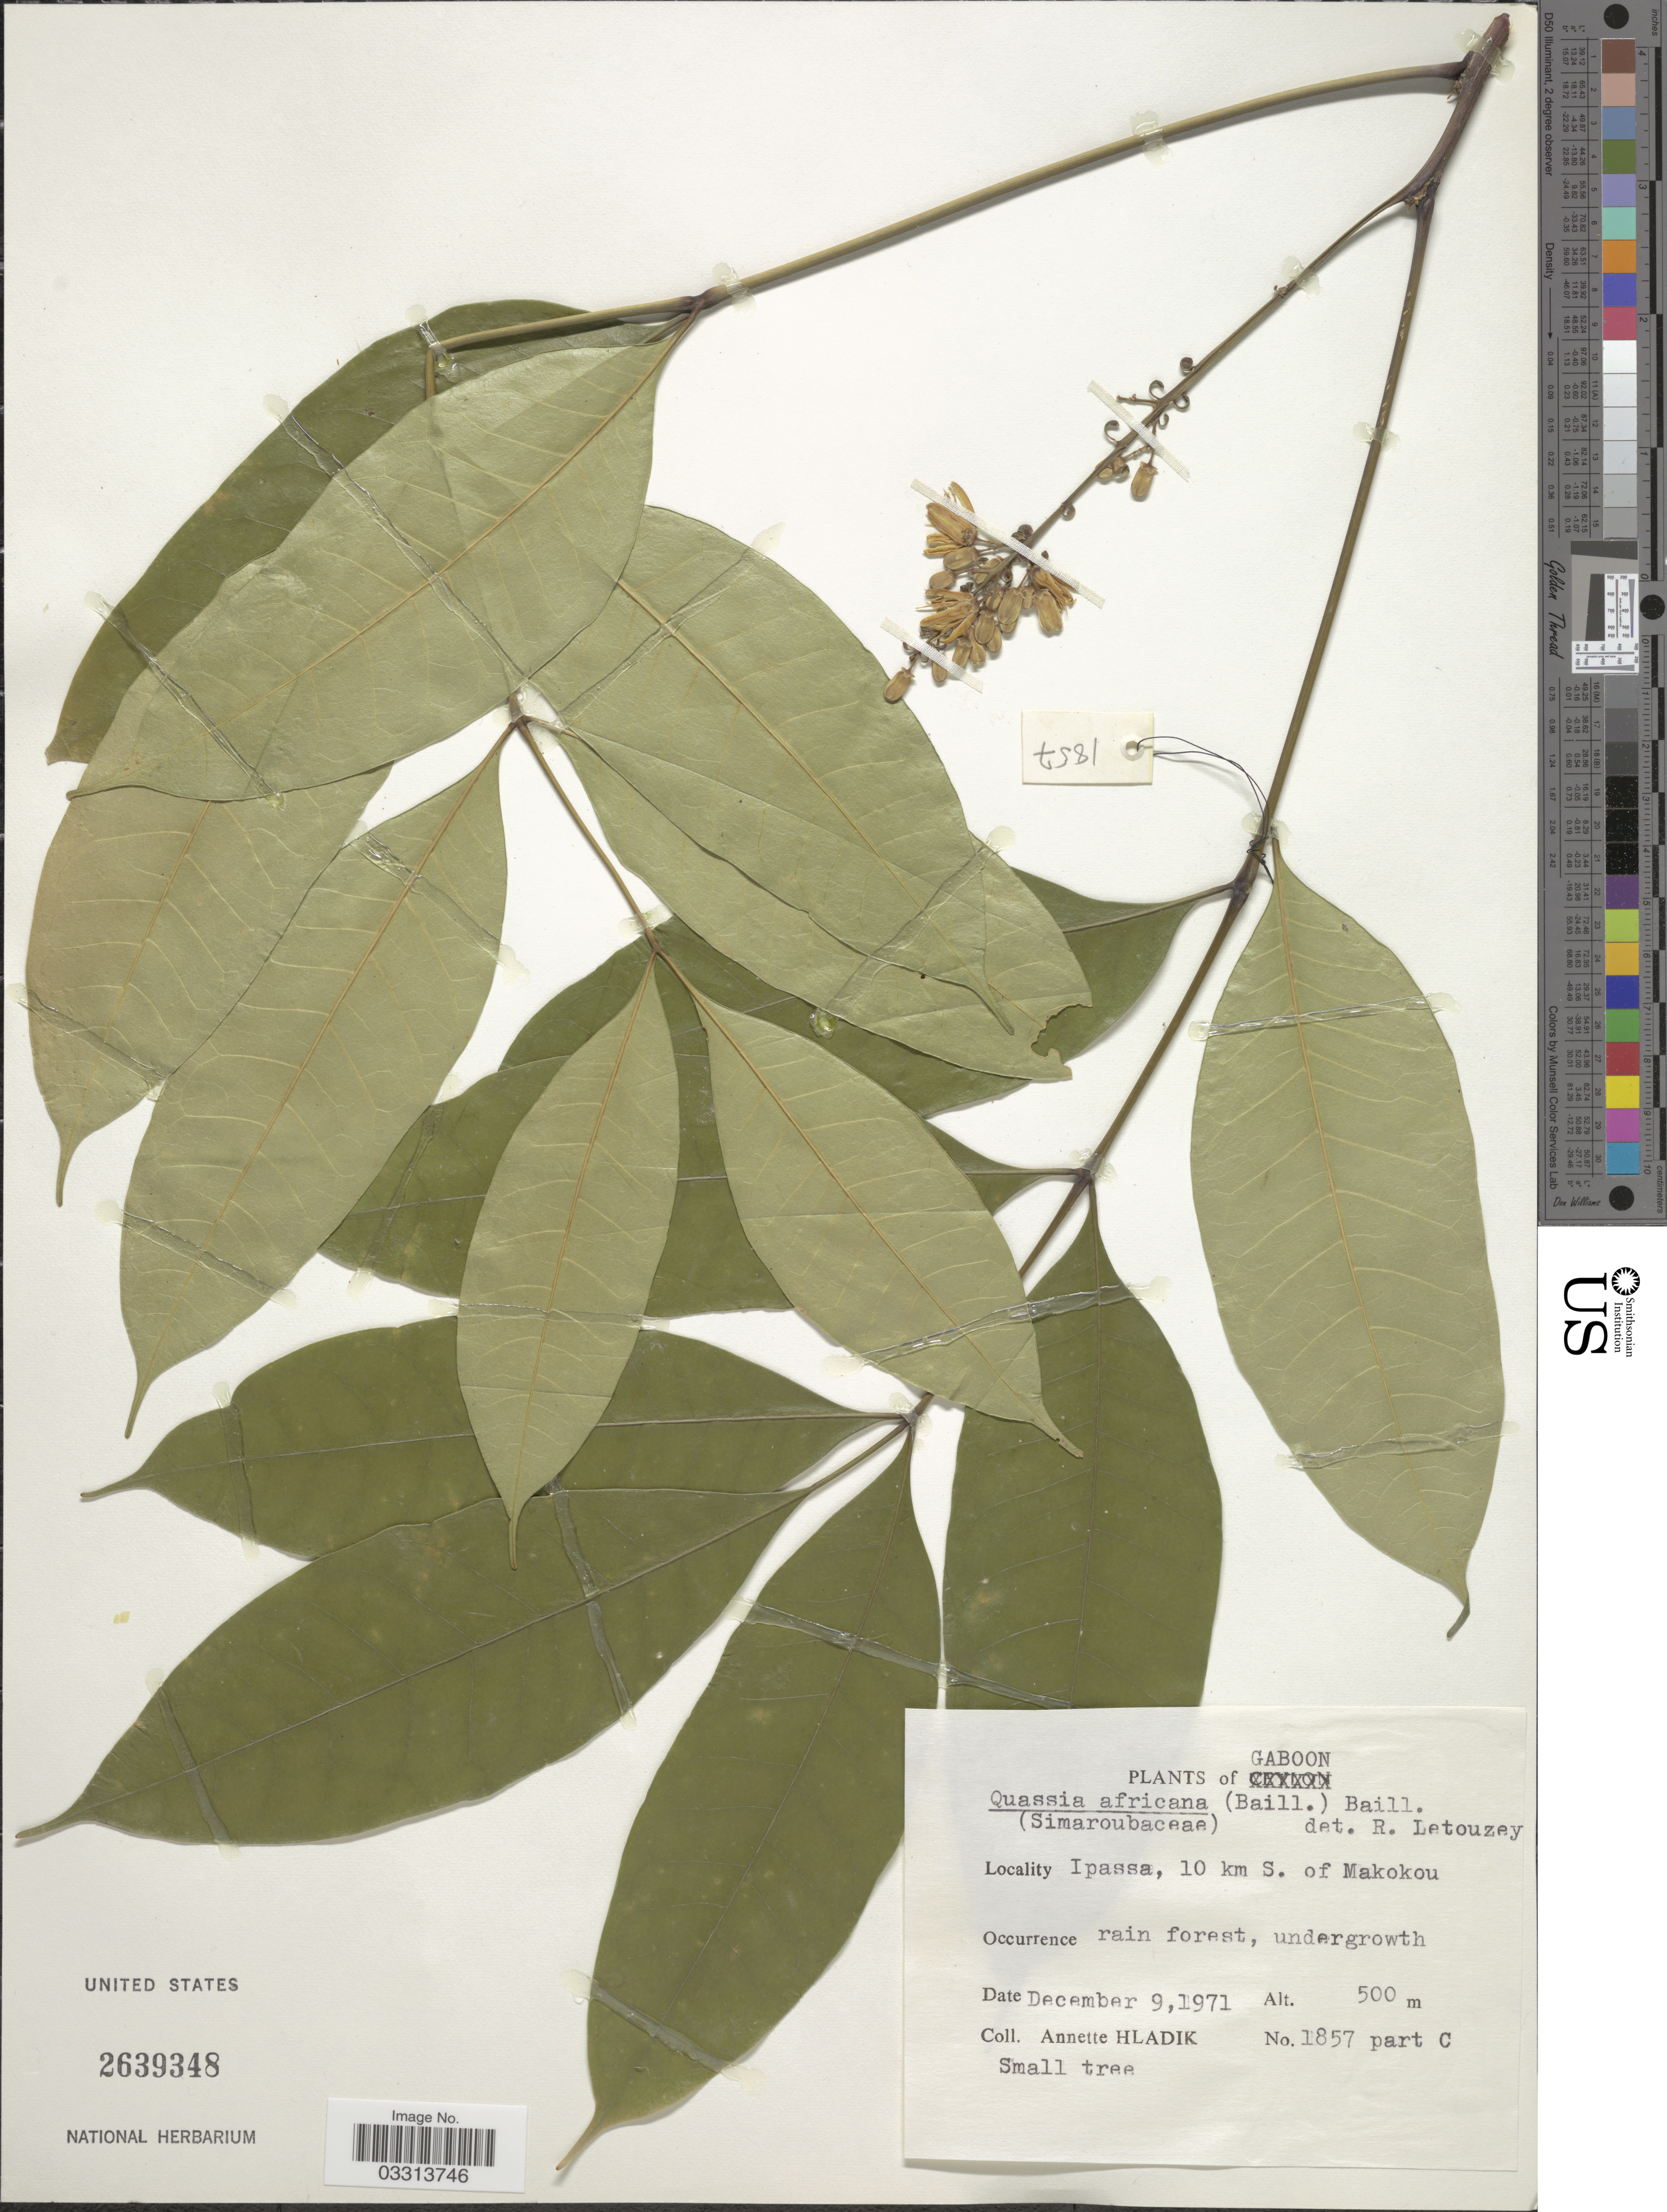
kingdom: Plantae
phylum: Tracheophyta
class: Magnoliopsida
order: Sapindales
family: Simaroubaceae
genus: Simaba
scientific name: Simaba africana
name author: Baill.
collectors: A. Hladik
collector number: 1857 part C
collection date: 1971-12-09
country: Gabon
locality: Gaboon, Ipassa, 10 km S. of Makokou.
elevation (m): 500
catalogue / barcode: US 2639348